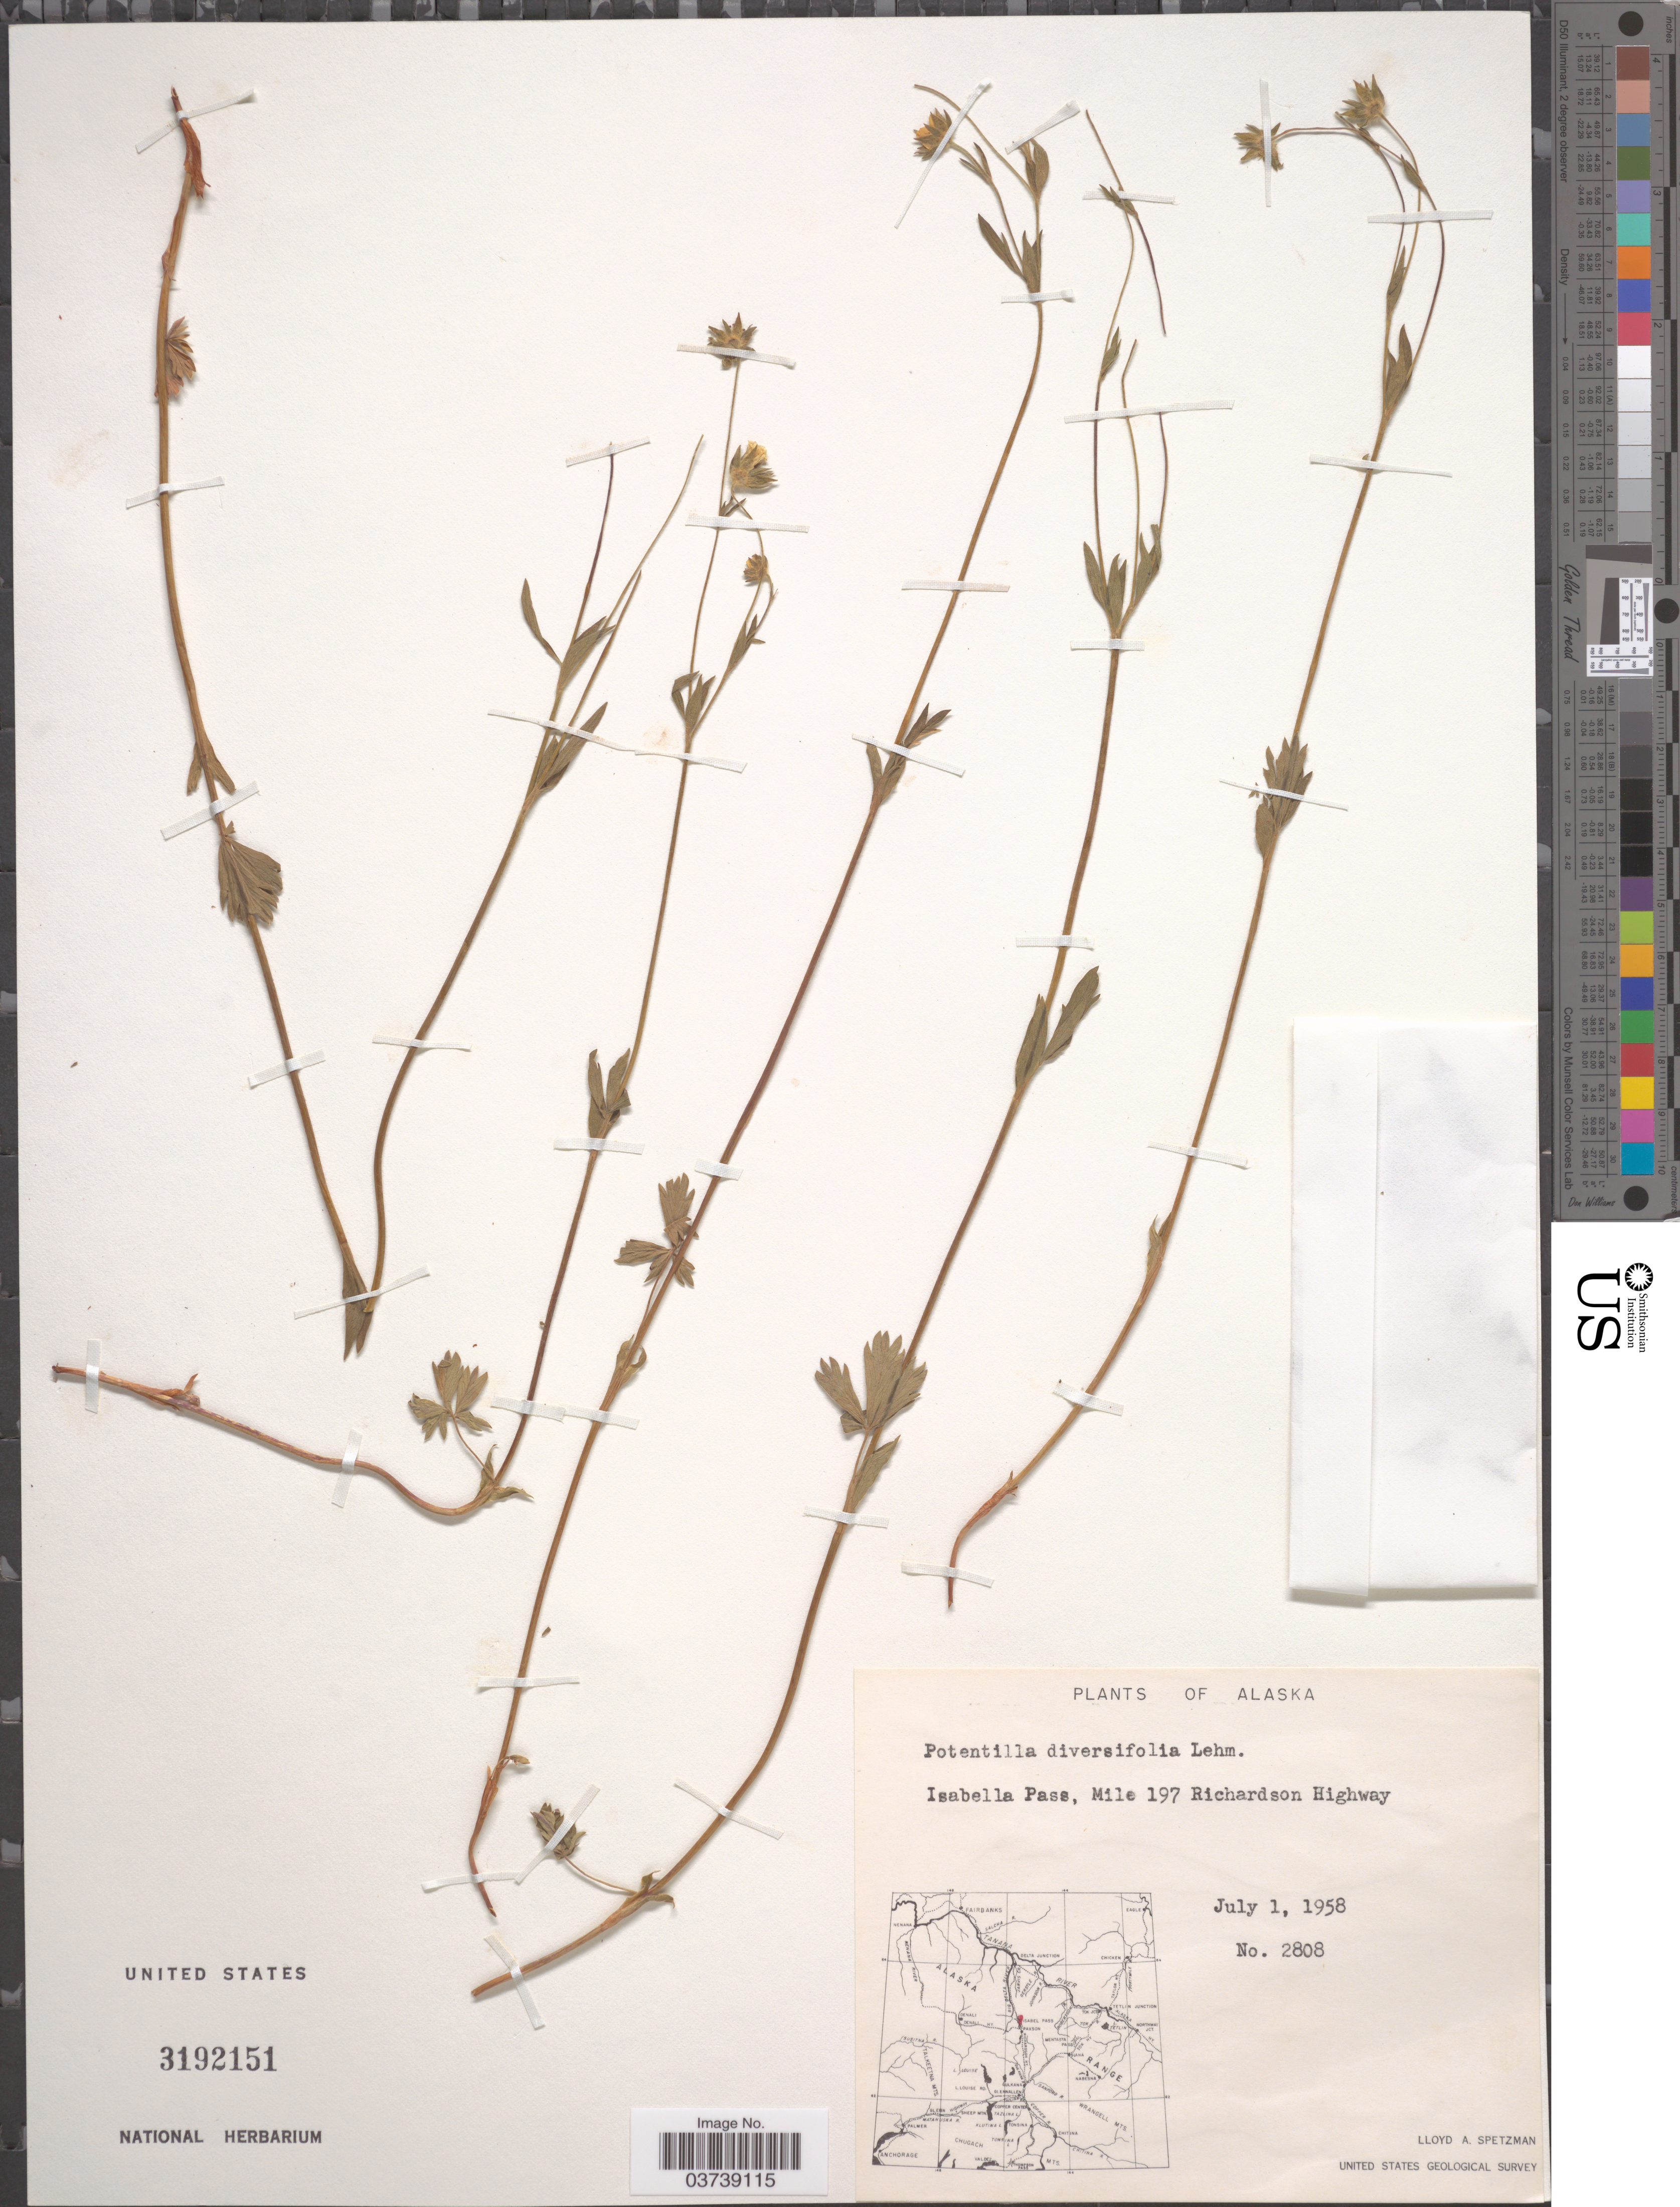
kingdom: Plantae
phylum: Tracheophyta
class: Magnoliopsida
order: Rosales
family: Rosaceae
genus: Potentilla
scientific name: Potentilla diversifolia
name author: Lehm.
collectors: L. Spetzman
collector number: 2808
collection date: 1958-07-01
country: United States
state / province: Alaska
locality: Isabella Pass, Mile 197 Richardson Highway.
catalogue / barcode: US 3192151